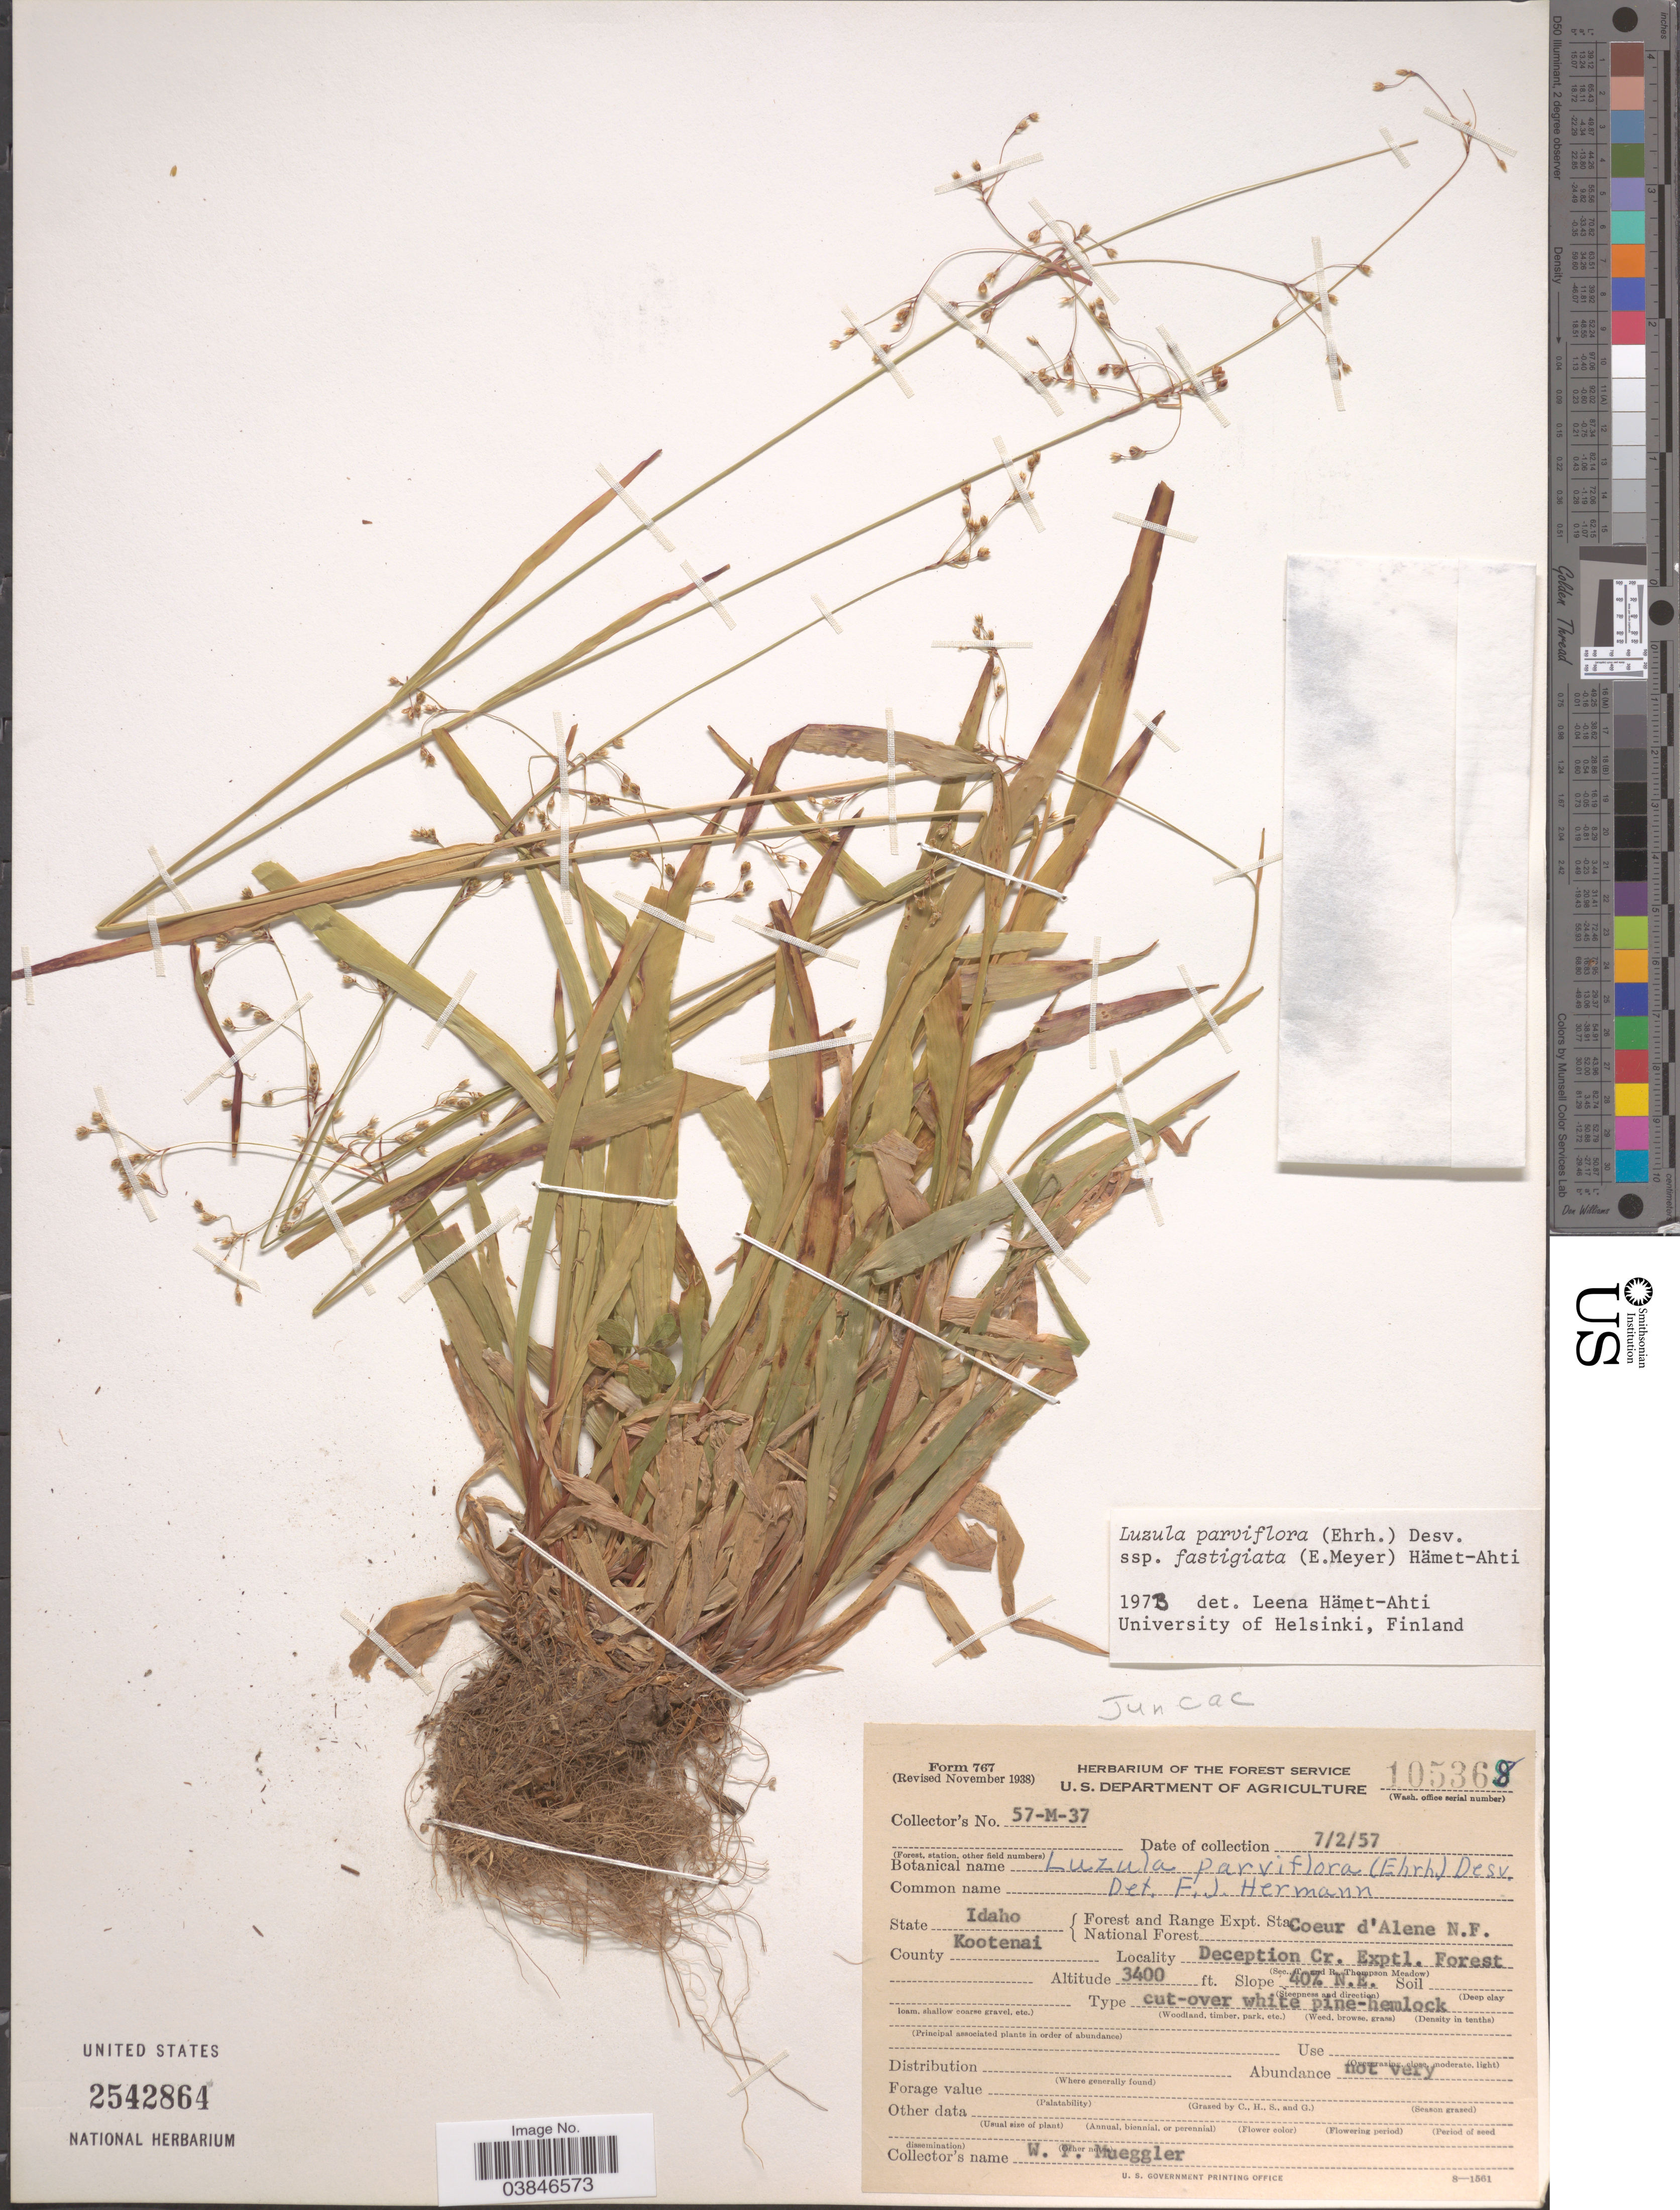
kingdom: Plantae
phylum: Tracheophyta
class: Liliopsida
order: Poales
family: Juncaceae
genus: Luzula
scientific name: Luzula parviflora subsp. fastigiata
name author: Buchenau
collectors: W. Mueggler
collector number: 57-M-37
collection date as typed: Transcribed d/m/y: 2/7/57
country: United States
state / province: Idaho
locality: Forest and Range Expt. Sta. National Forest Coeur d' Alene N.F. County Kootenai. Deception Cr. Exptl. Forest.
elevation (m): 1036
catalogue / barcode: US 2542864